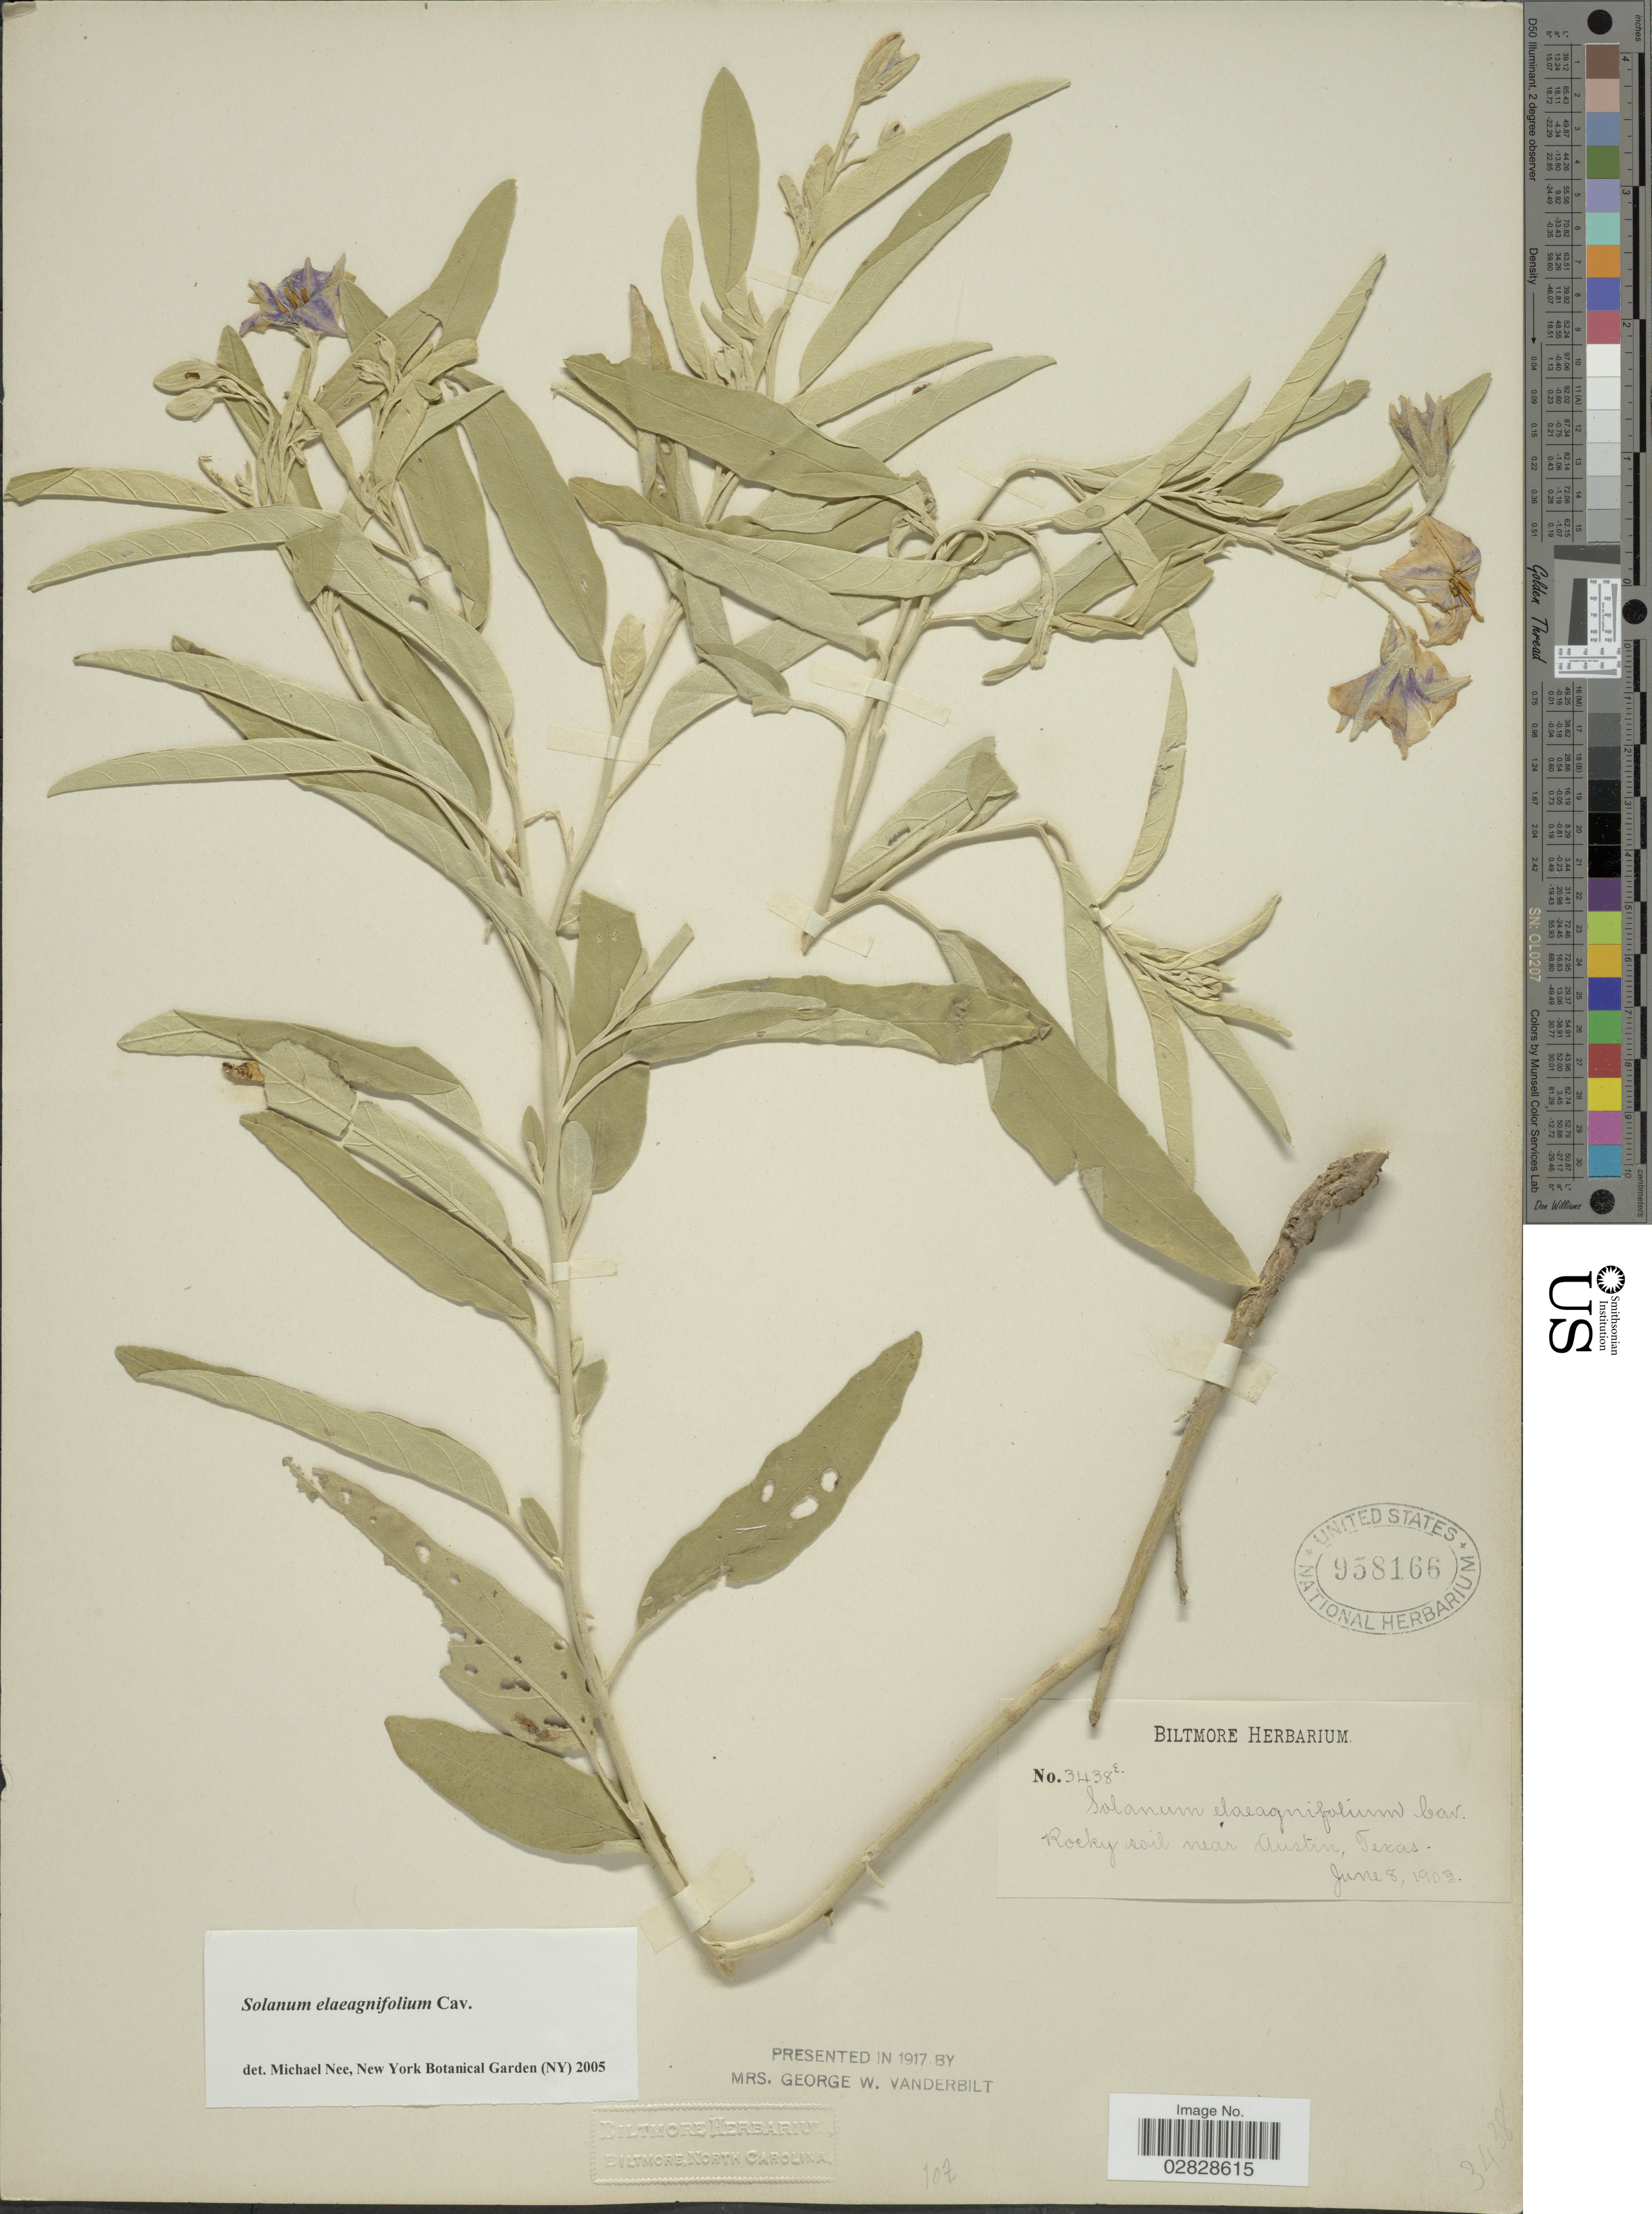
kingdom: Plantae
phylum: Tracheophyta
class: Magnoliopsida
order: Solanales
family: Solanaceae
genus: Solanum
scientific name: Solanum elaeagnifolium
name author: Cav.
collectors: ex herb. Biltmore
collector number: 3438e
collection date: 1903-06-08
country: United States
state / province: Texas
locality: Rocky soil near Austin.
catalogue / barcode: US 958166